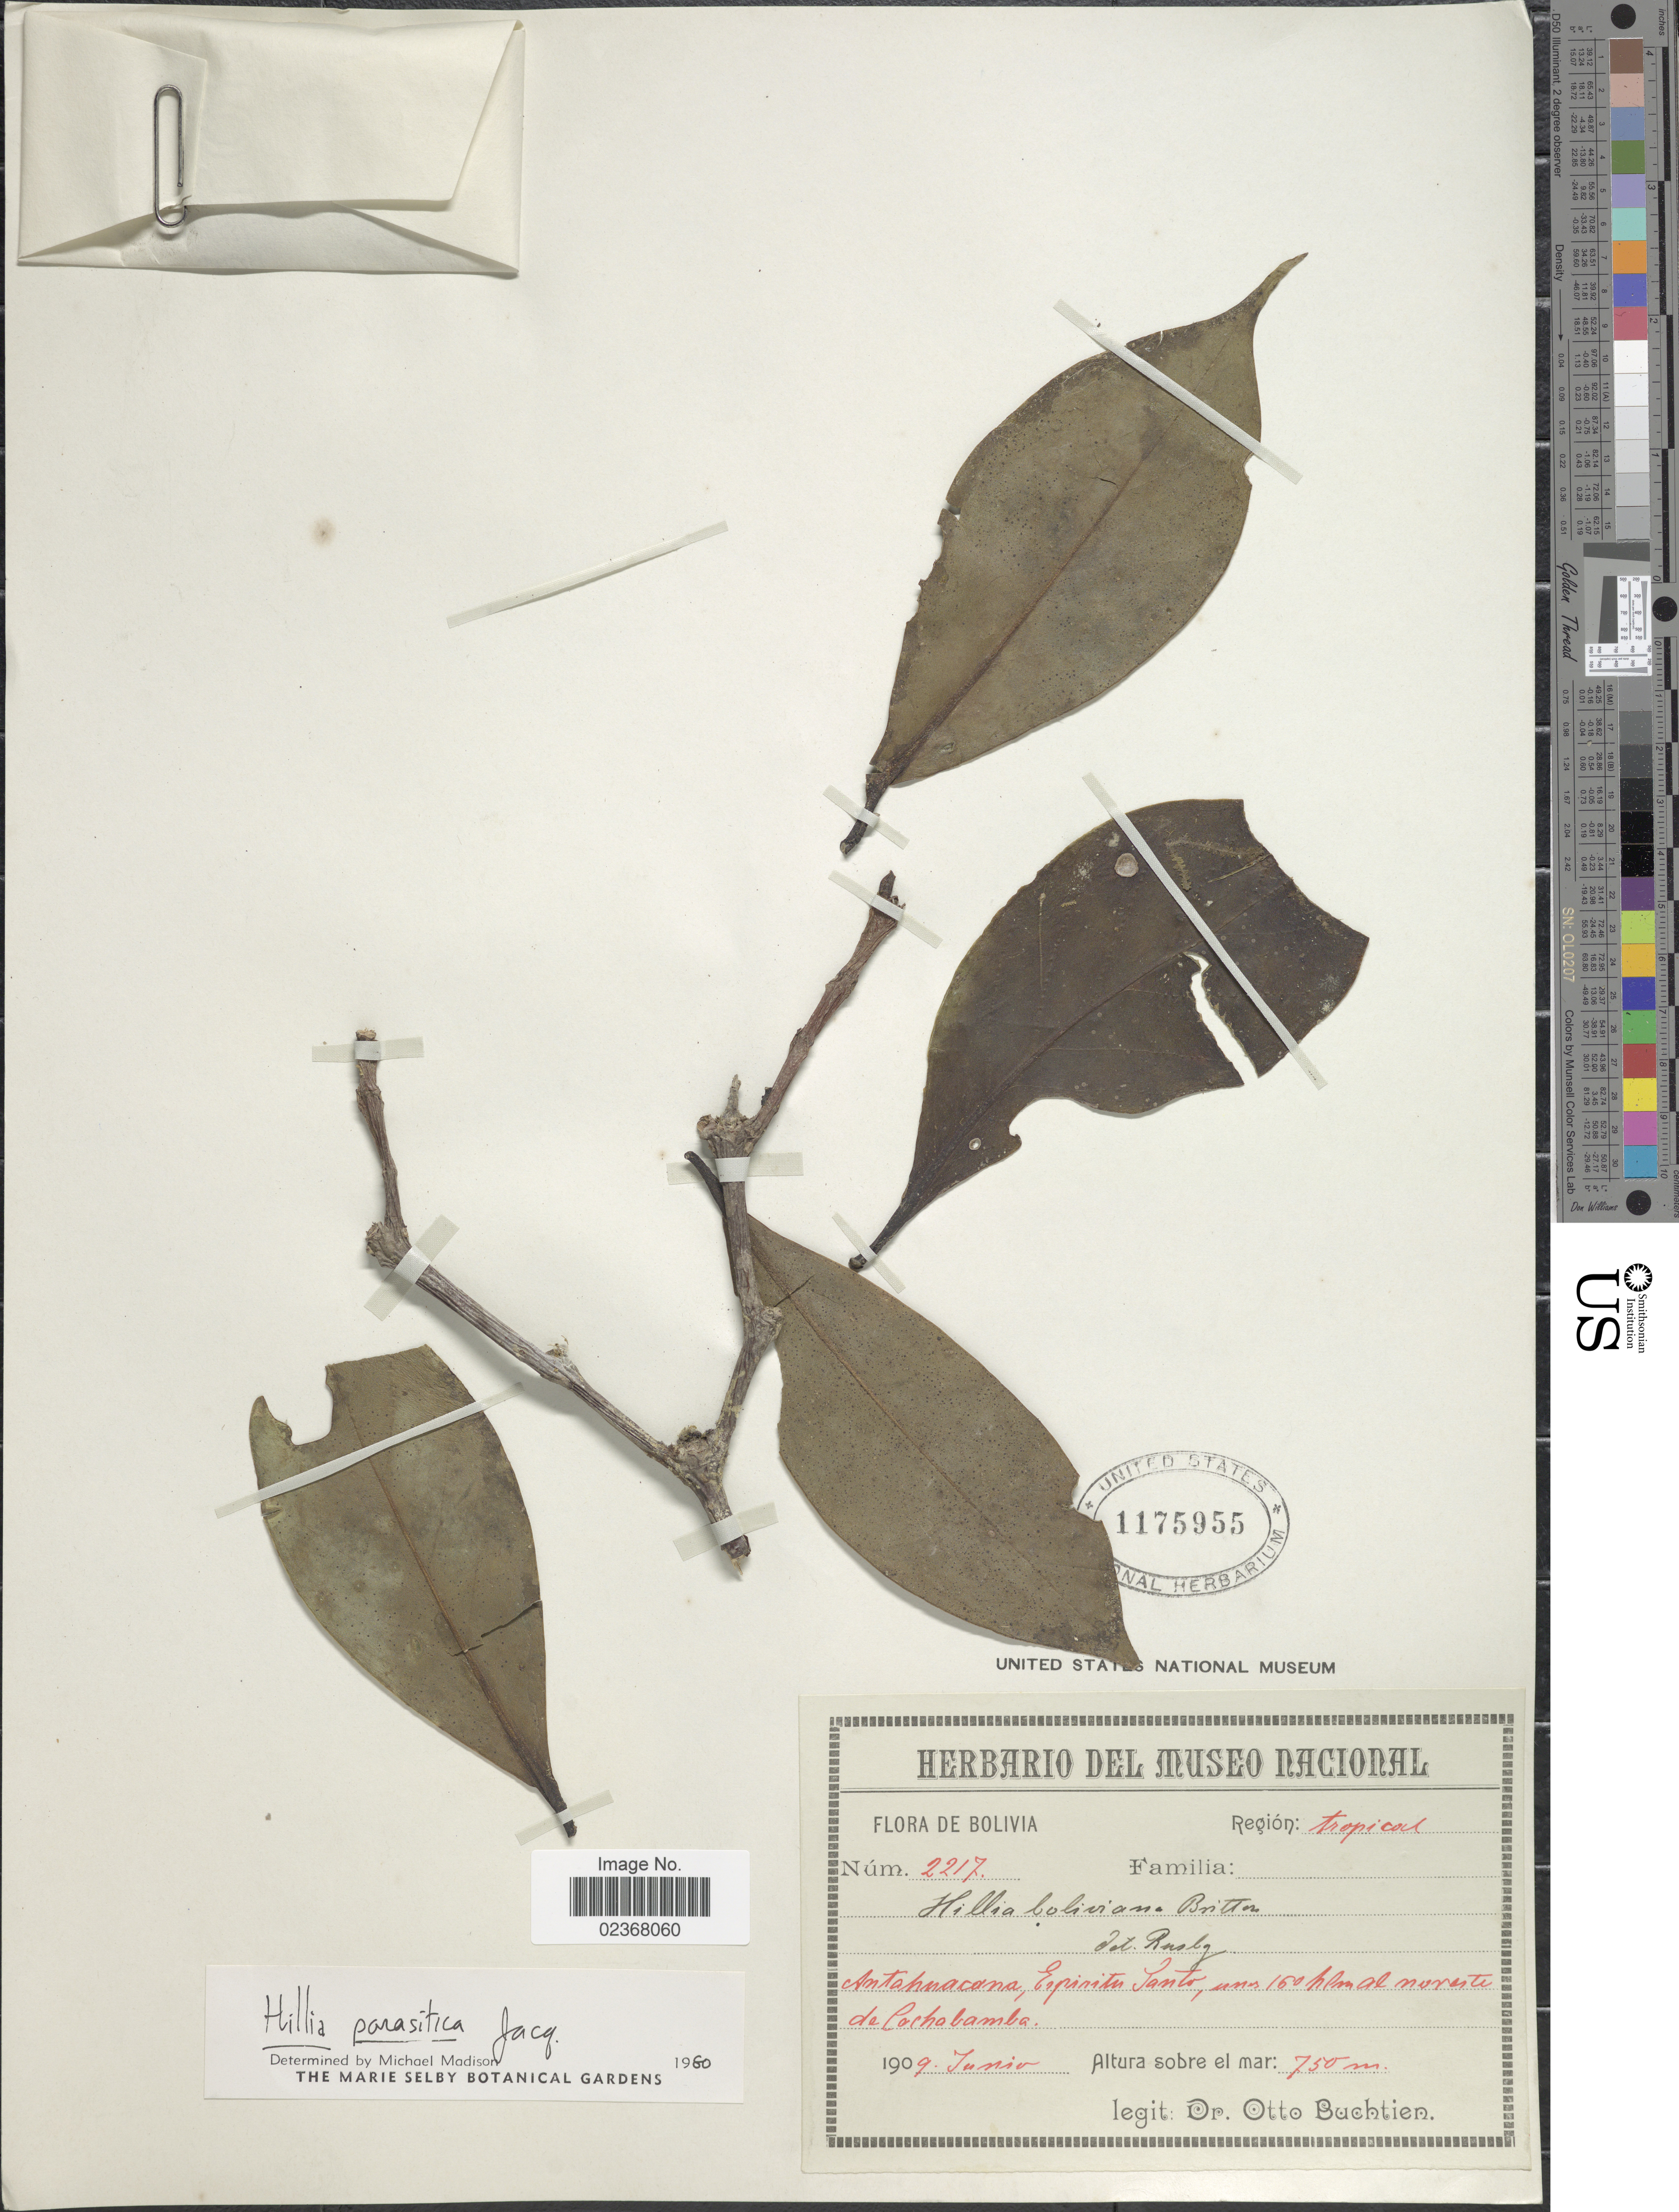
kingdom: Plantae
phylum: Tracheophyta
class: Magnoliopsida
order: Gentianales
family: Rubiaceae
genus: Hillia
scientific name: Hillia parasitica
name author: Jacq.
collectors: O. Buchtien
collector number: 2217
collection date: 1909-06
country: Bolivia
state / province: Cochabamba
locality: Antahuacana, Espiritu Santo, unos 16 klm al norte de Cochabamba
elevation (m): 750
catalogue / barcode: US 1175955